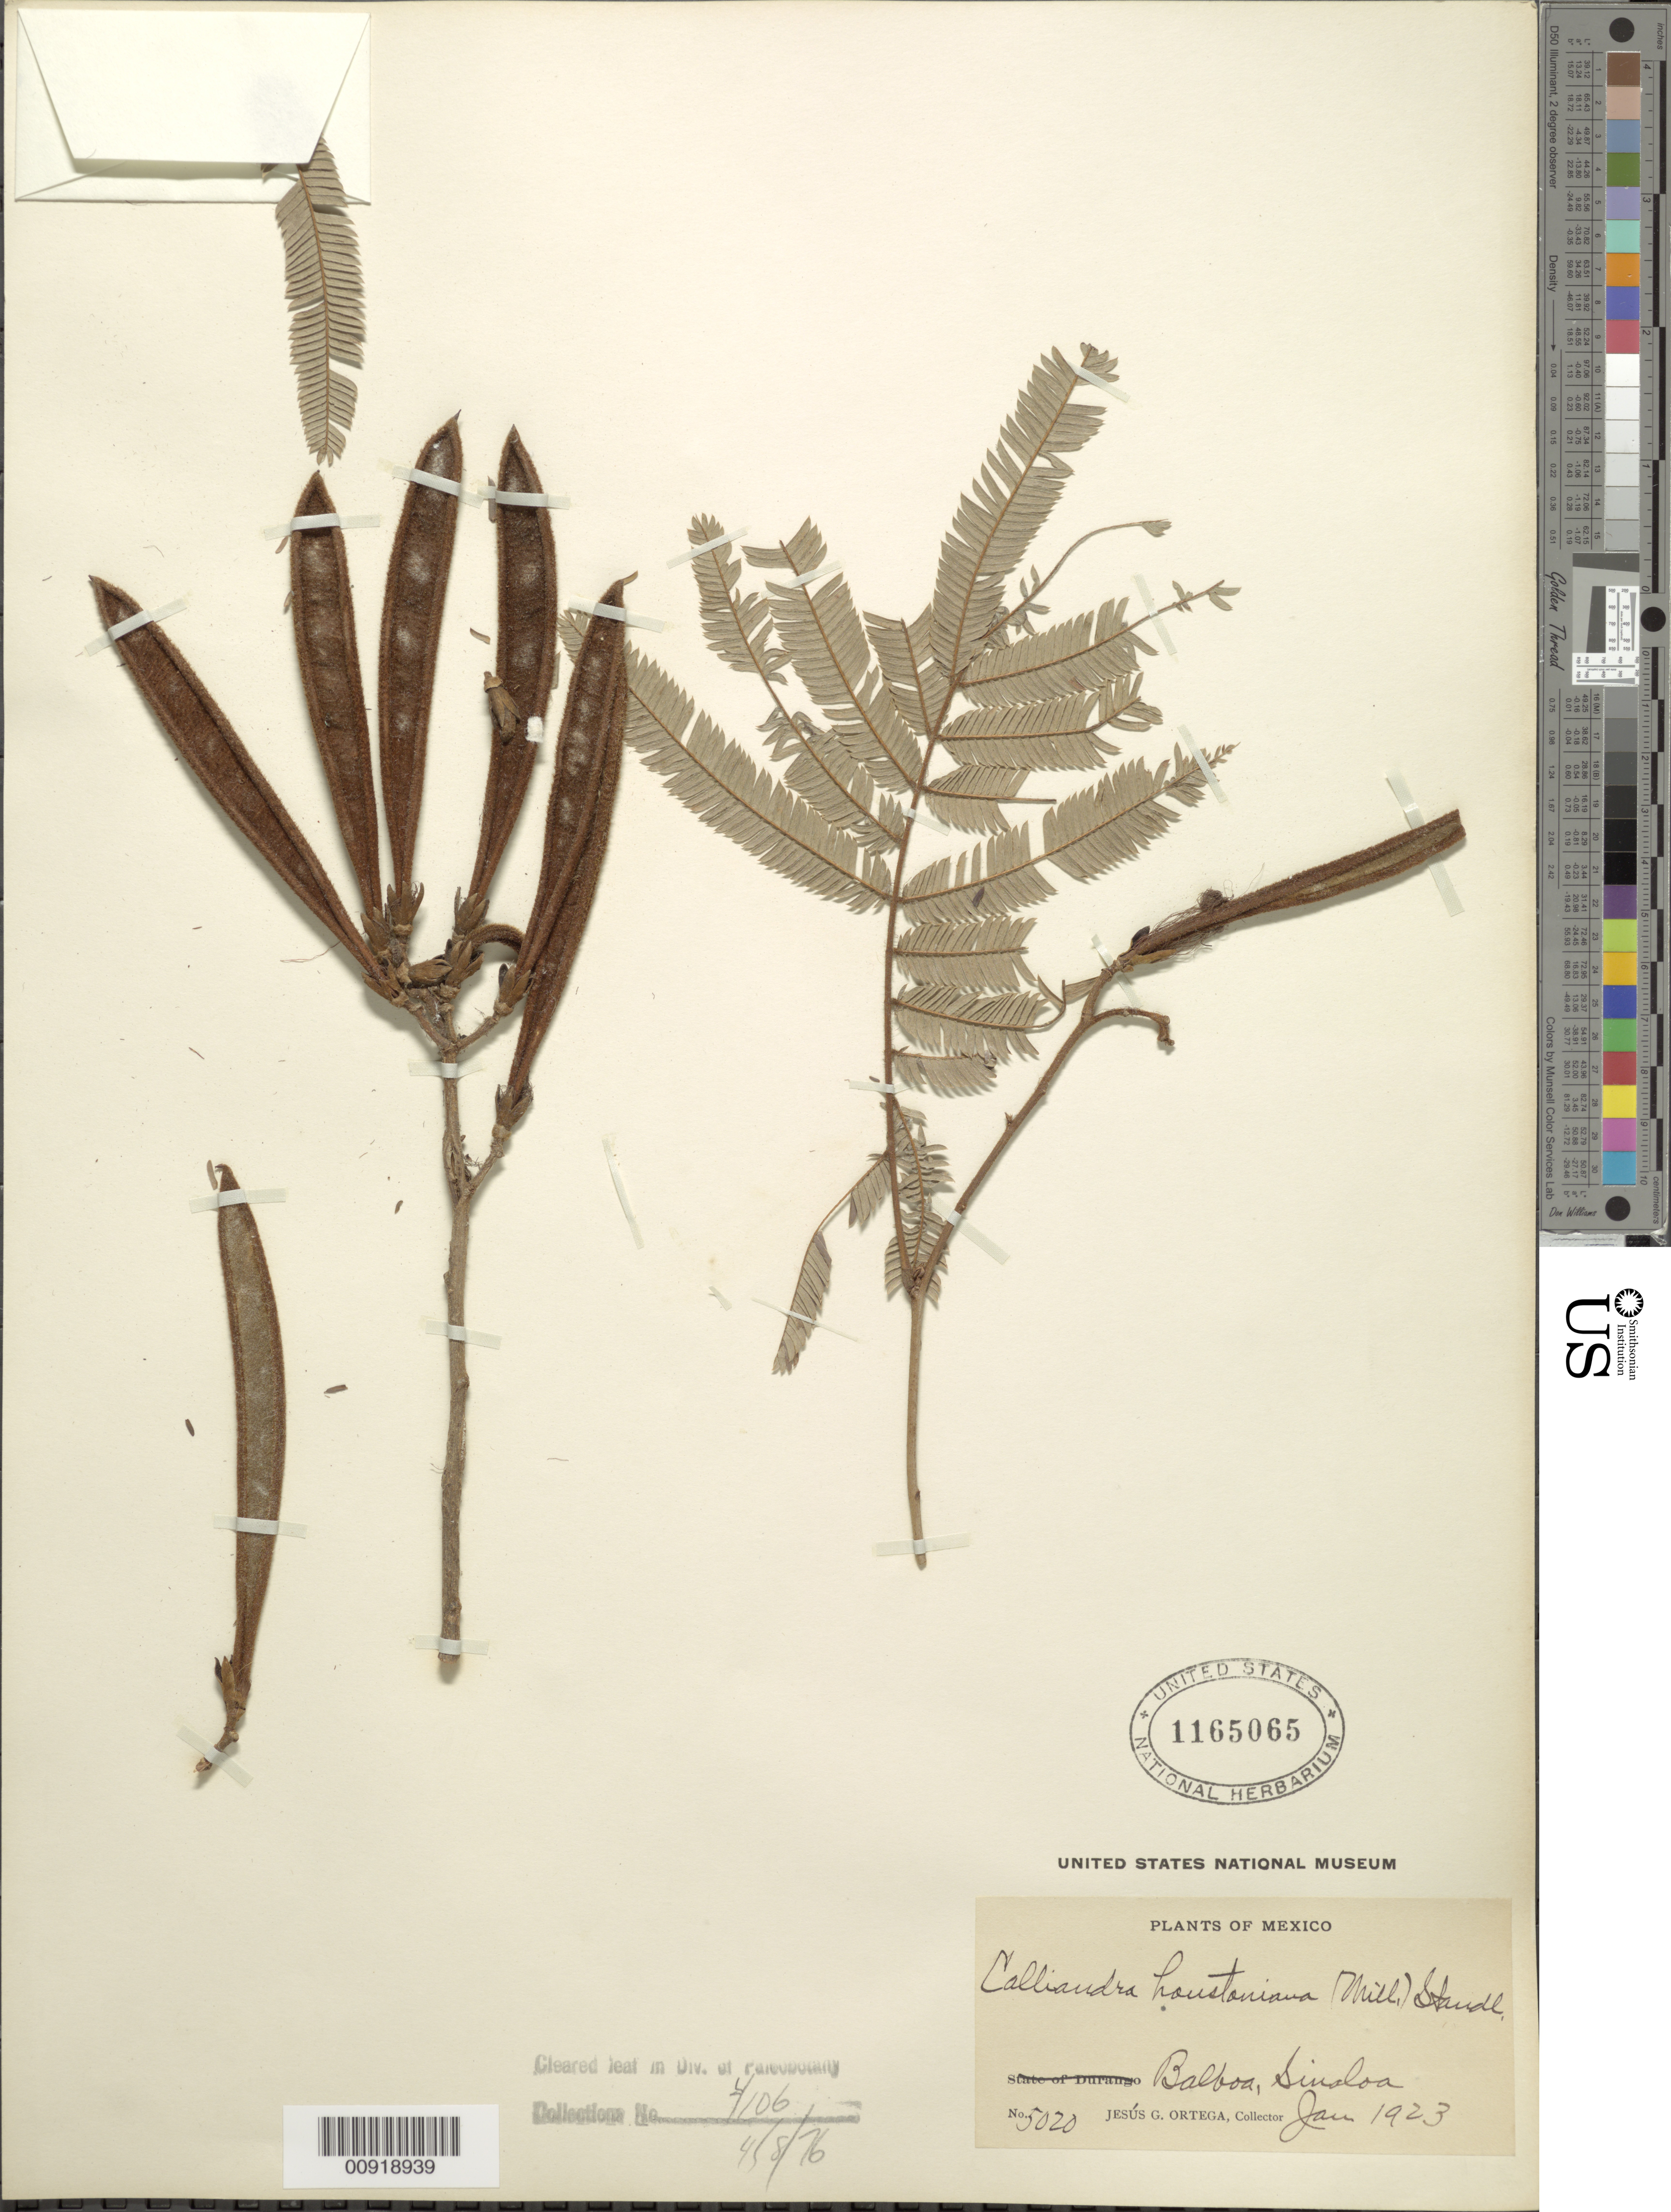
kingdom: Plantae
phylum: Tracheophyta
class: Magnoliopsida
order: Fabales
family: Fabaceae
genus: Calliandra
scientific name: Calliandra houstoniana var. houstoniana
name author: (Mill.) Standl.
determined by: Strong, Mark T., (BOT), Smithsonian Institution - National Museum of Natural History (UNITED STATES)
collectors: J. Ortega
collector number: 5020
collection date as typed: Jan 1923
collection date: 1923-01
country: Mexico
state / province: Sinaloa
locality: Balboa, Sinaloa.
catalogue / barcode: US 1165065